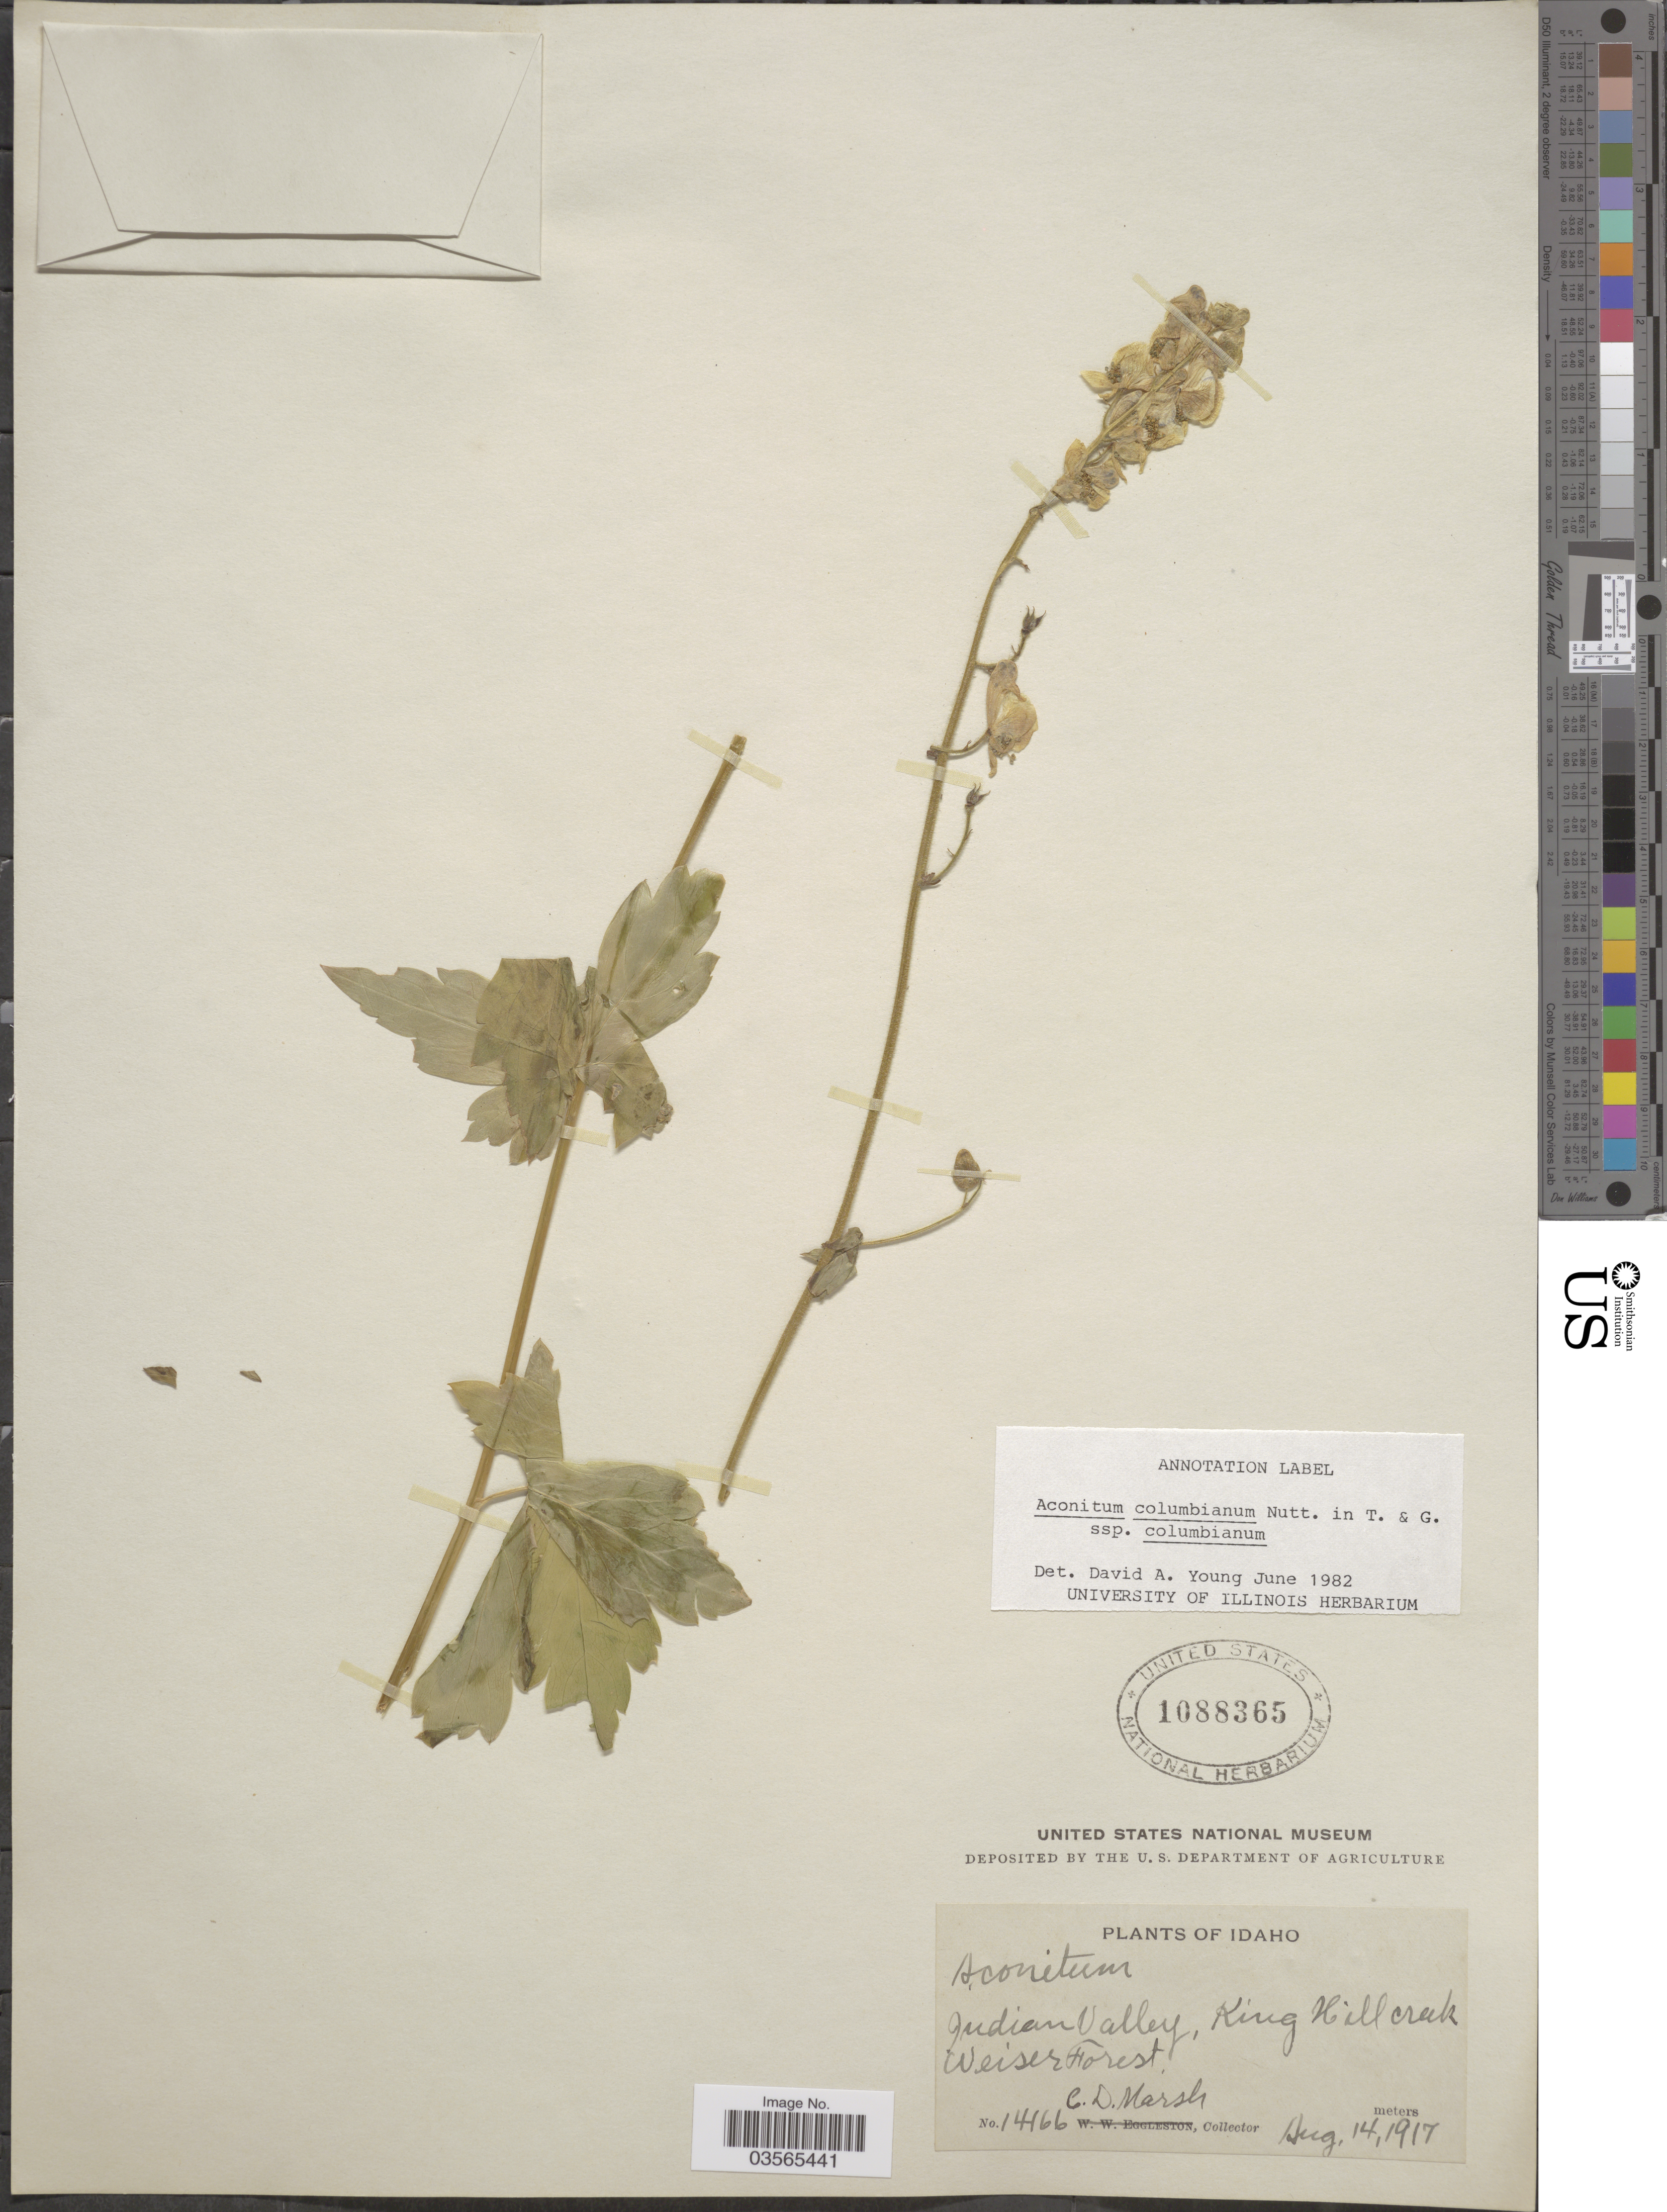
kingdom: Plantae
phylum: Tracheophyta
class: Magnoliopsida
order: Ranunculales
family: Ranunculaceae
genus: Aconitum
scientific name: Aconitum columbianum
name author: Nutt.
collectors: C. D. Marsh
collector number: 14466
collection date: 1917-08-14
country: United States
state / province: Idaho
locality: Indian Valley, King Hill Creek. Weiser Forest.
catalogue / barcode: US 1088365